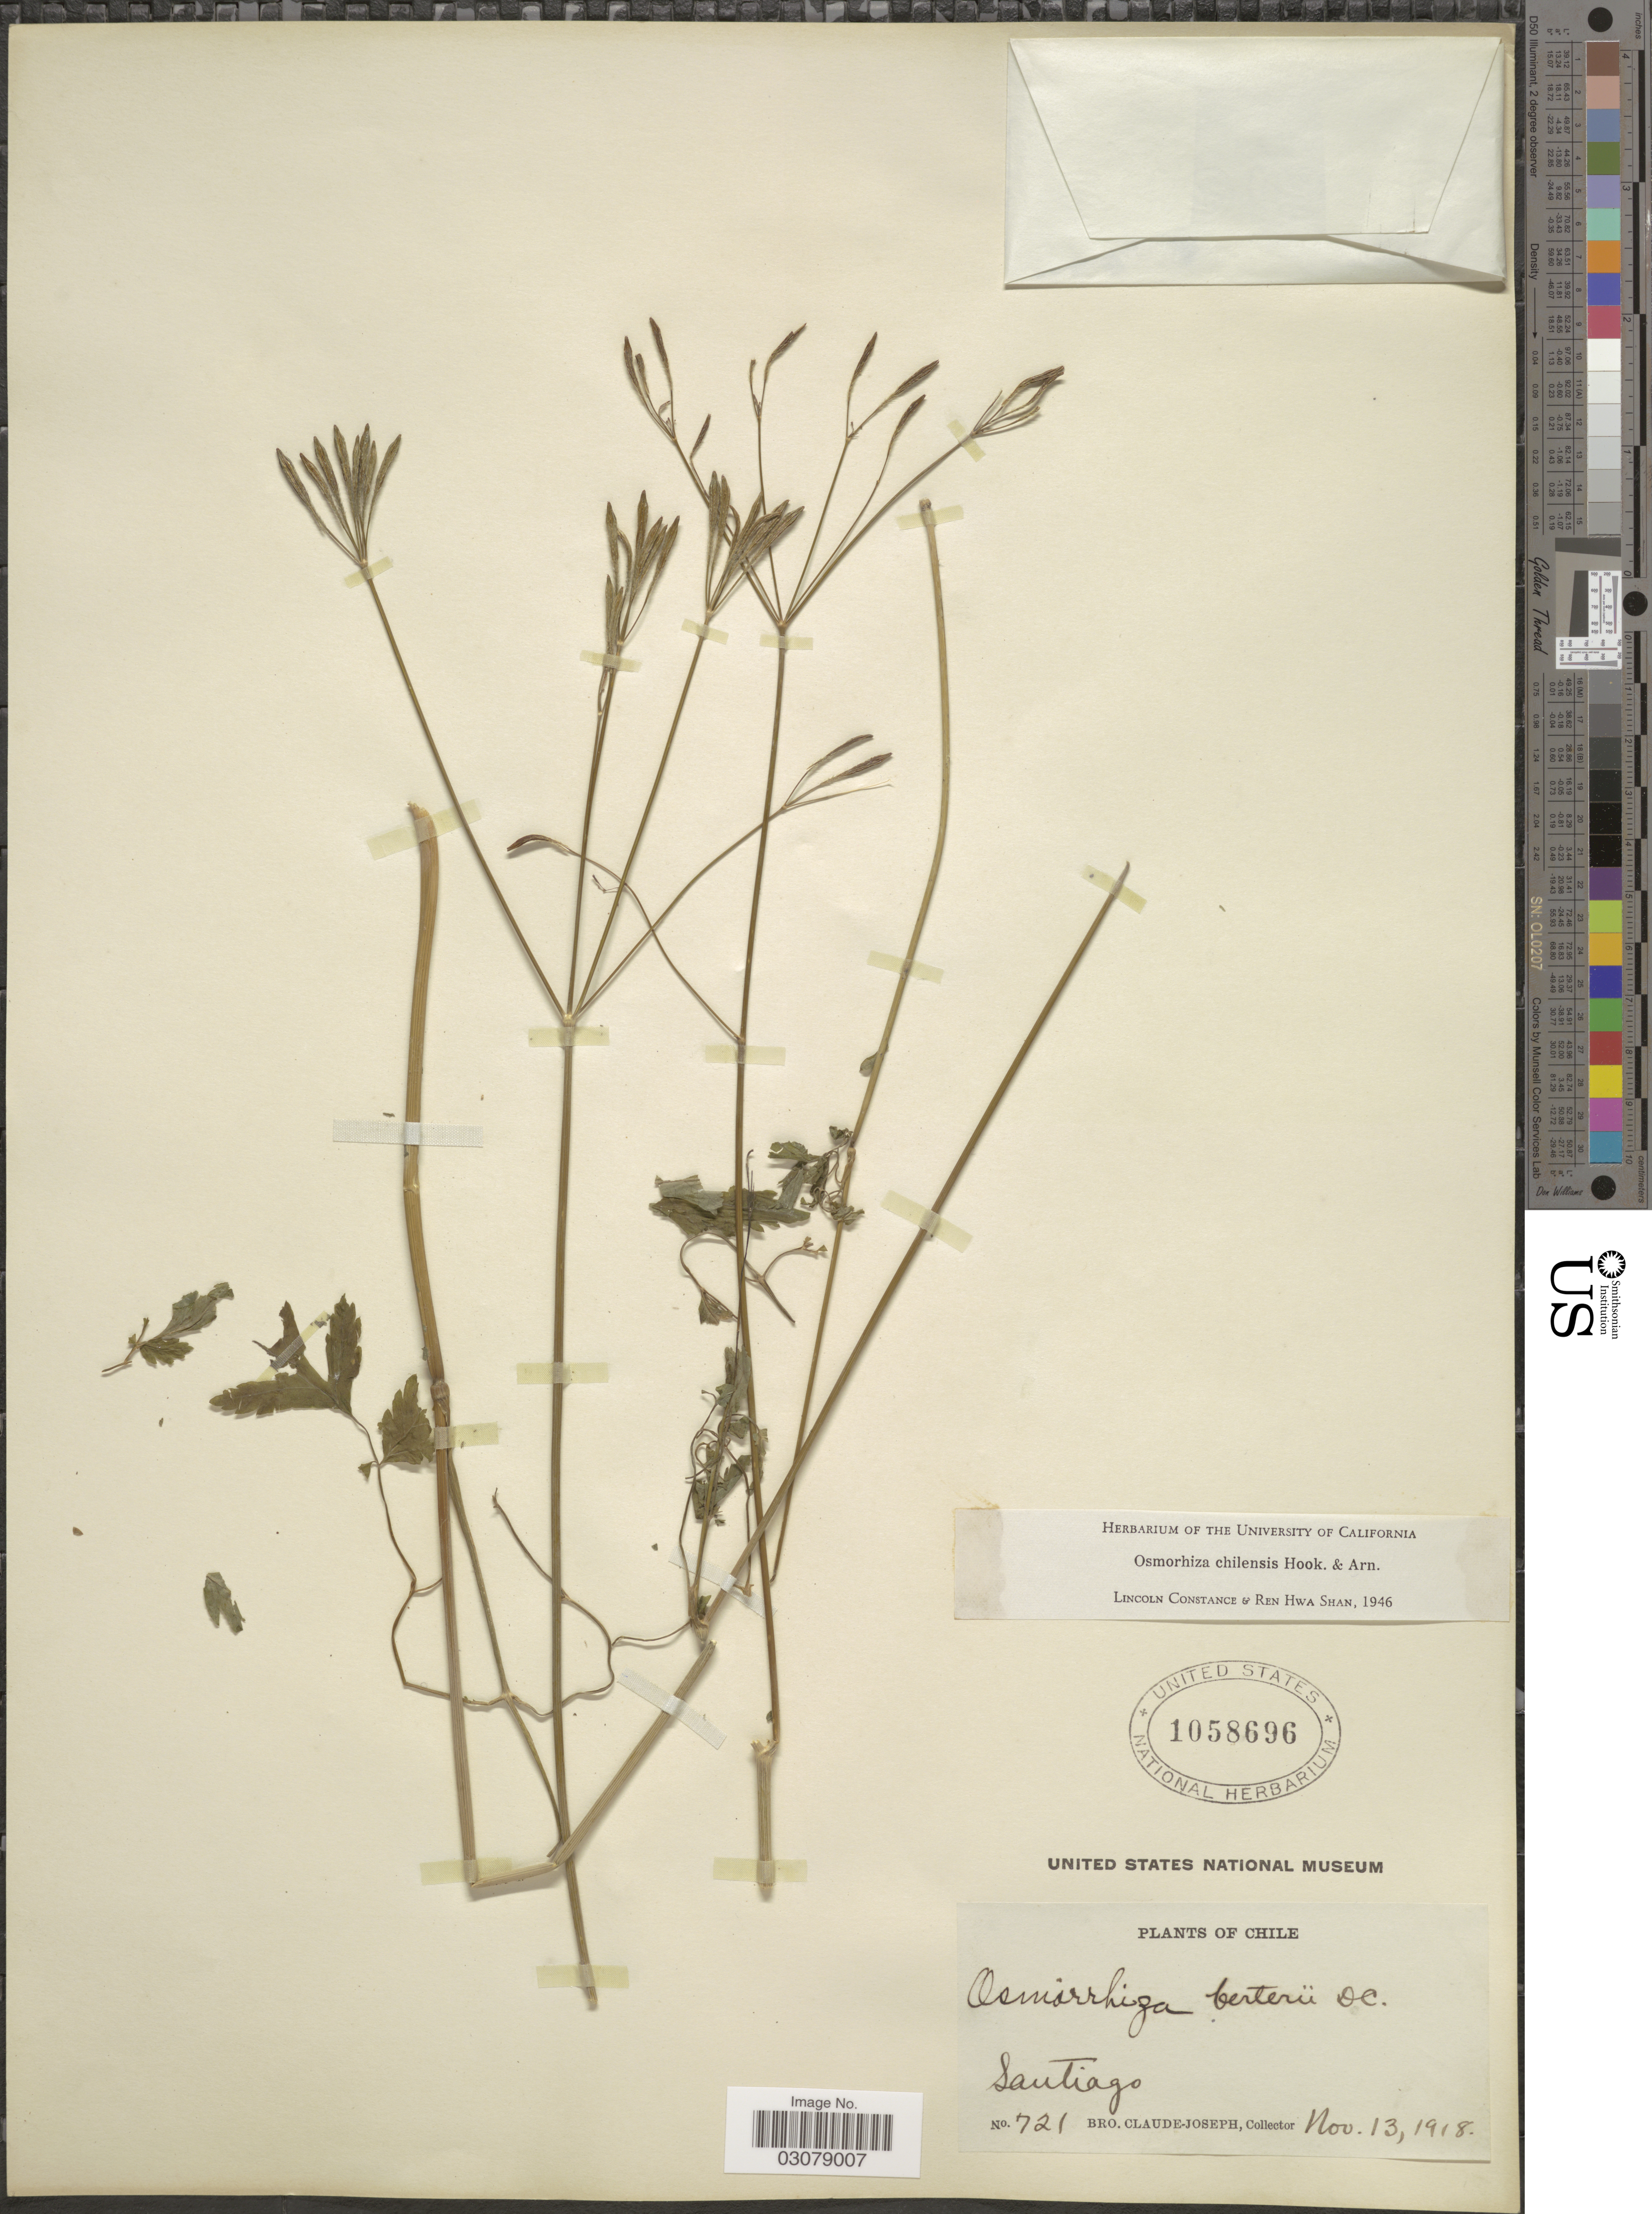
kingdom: Plantae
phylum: Tracheophyta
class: Magnoliopsida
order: Apiales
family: Apiaceae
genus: Osmorhiza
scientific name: Osmorhiza chilensis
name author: Hook. & Arn.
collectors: Bro. Claude-Joseph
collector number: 721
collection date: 1918-11-13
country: Chile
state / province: Región Metropolitana (RM)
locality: Santiago.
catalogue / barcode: US 1058696